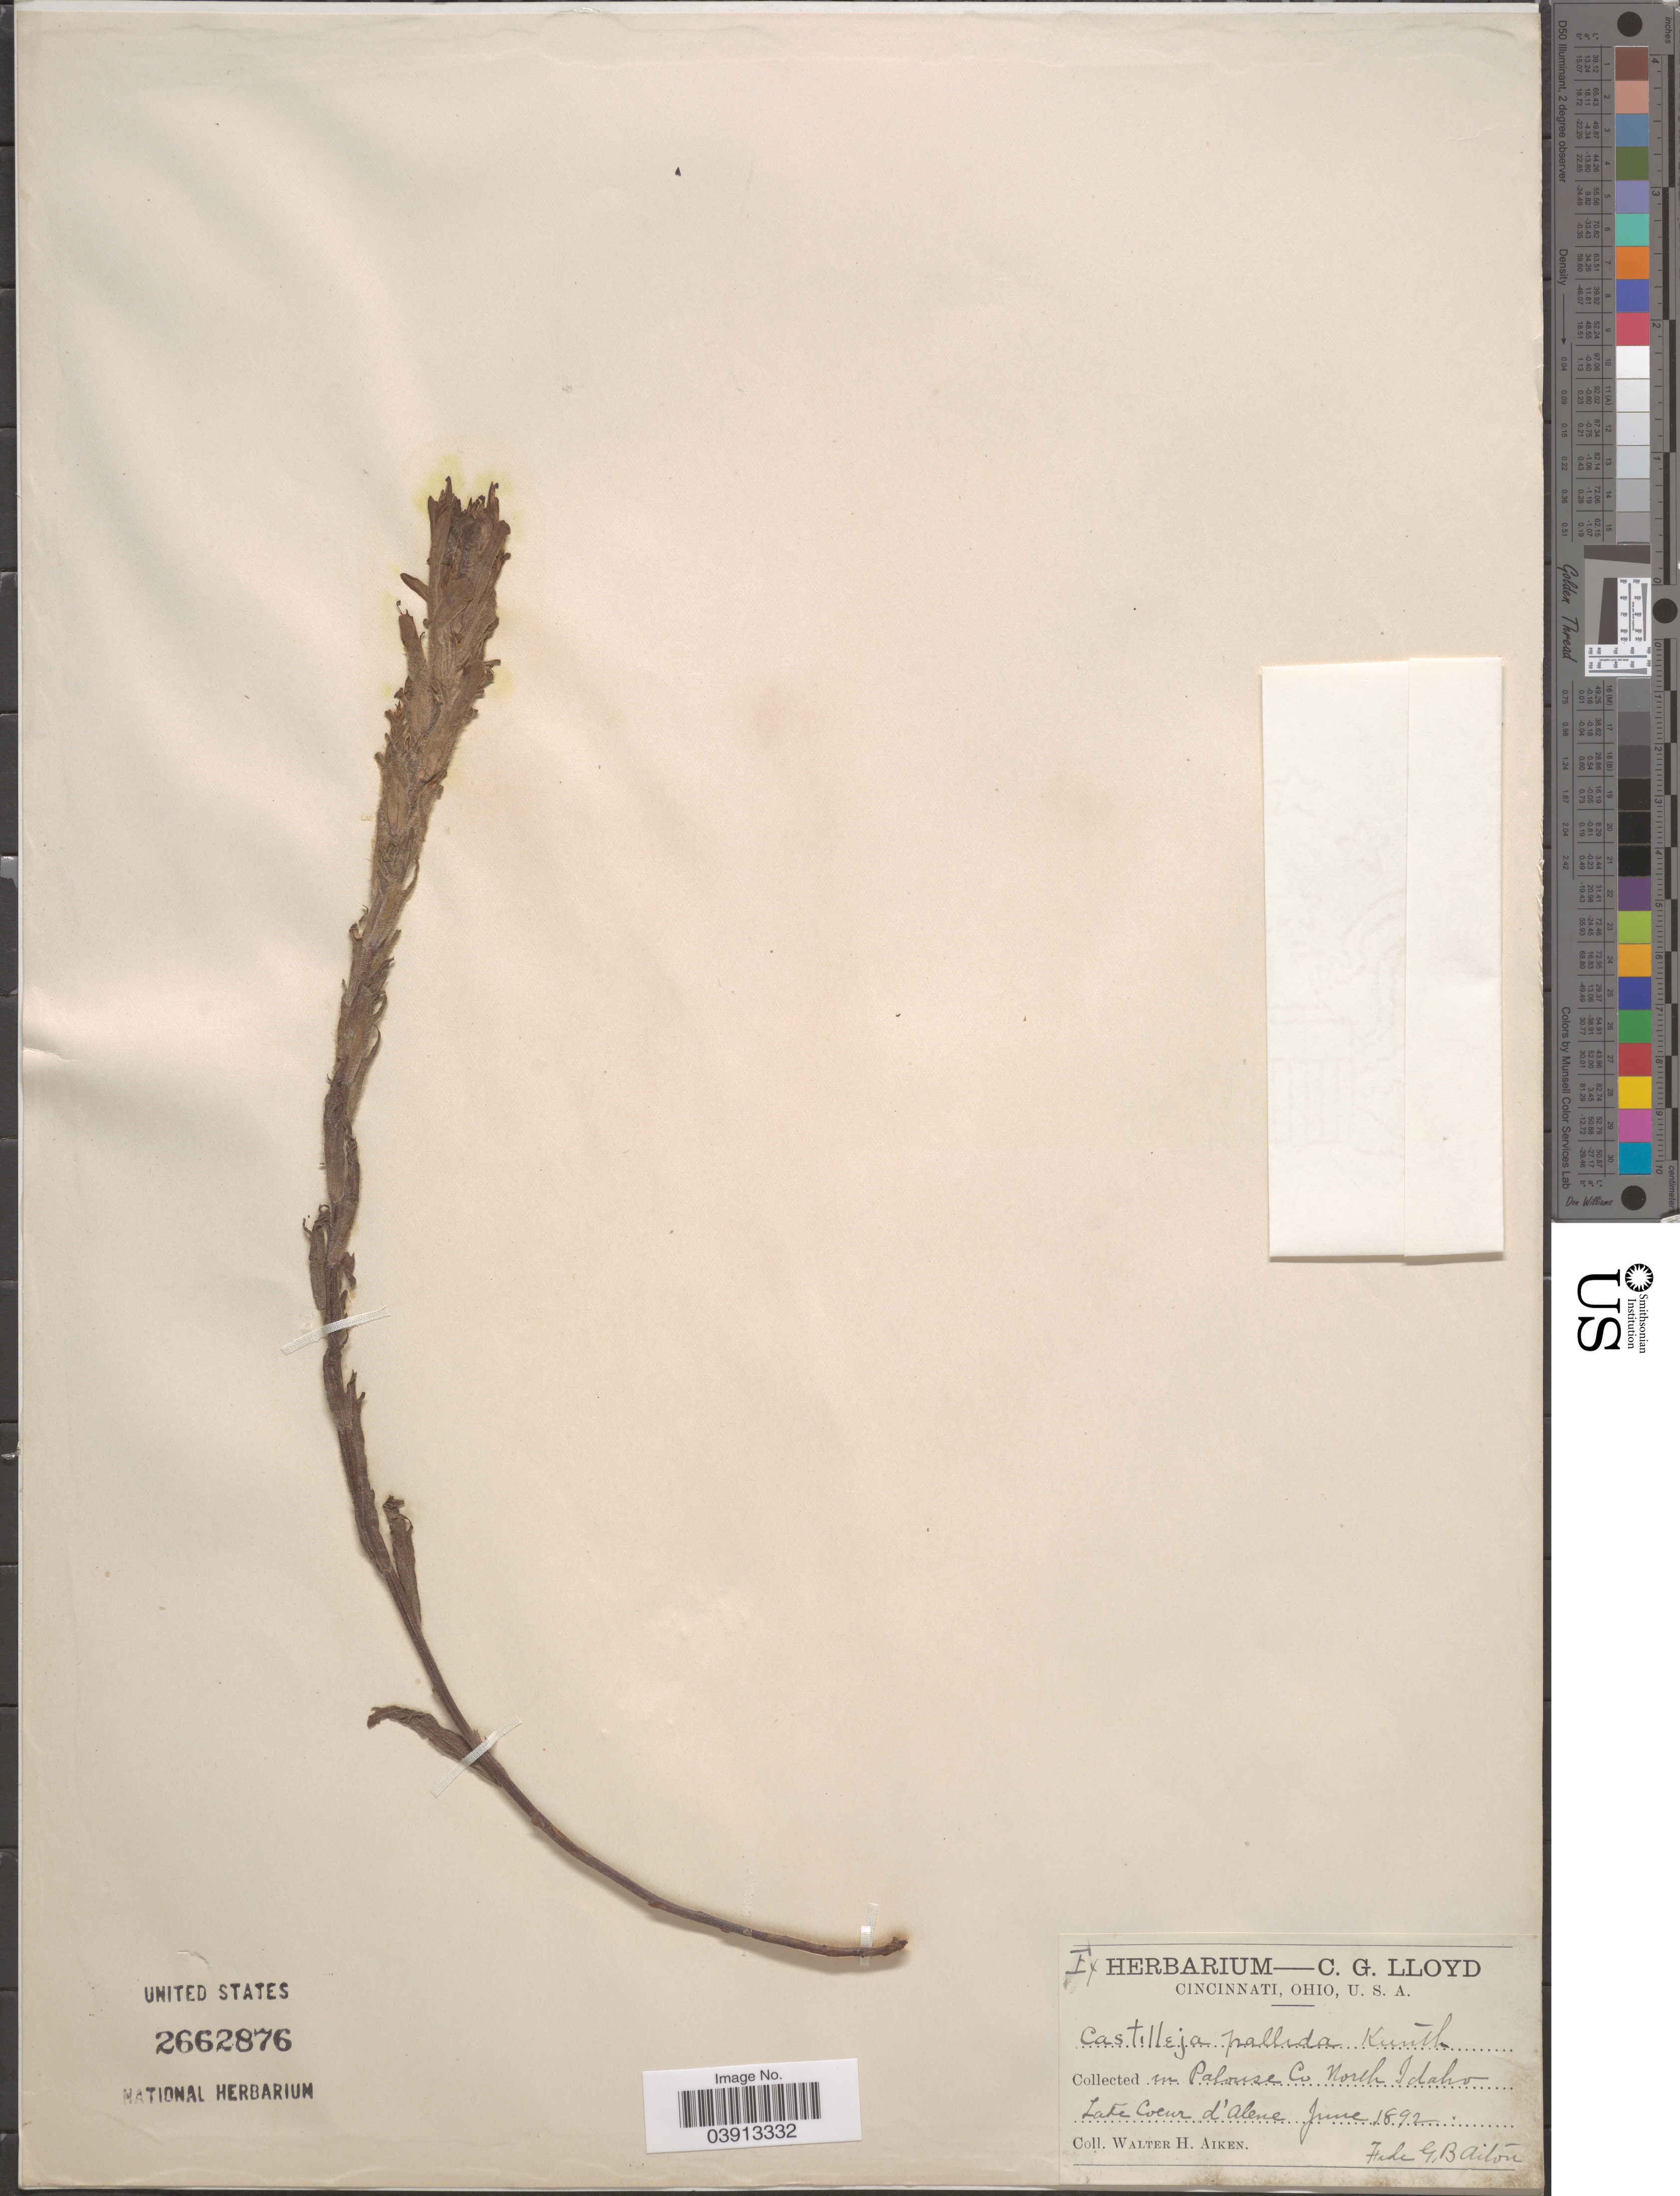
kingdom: Plantae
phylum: Tracheophyta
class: Magnoliopsida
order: Lamiales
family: Orobanchaceae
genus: Castilleja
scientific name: Castilleja pallida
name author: (L.) Spreng.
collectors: W. Aiken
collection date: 1892-06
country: United States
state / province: Idaho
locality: In Palouse Co North Idaho Lake Coeur d' Alene.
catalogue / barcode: US 2662876